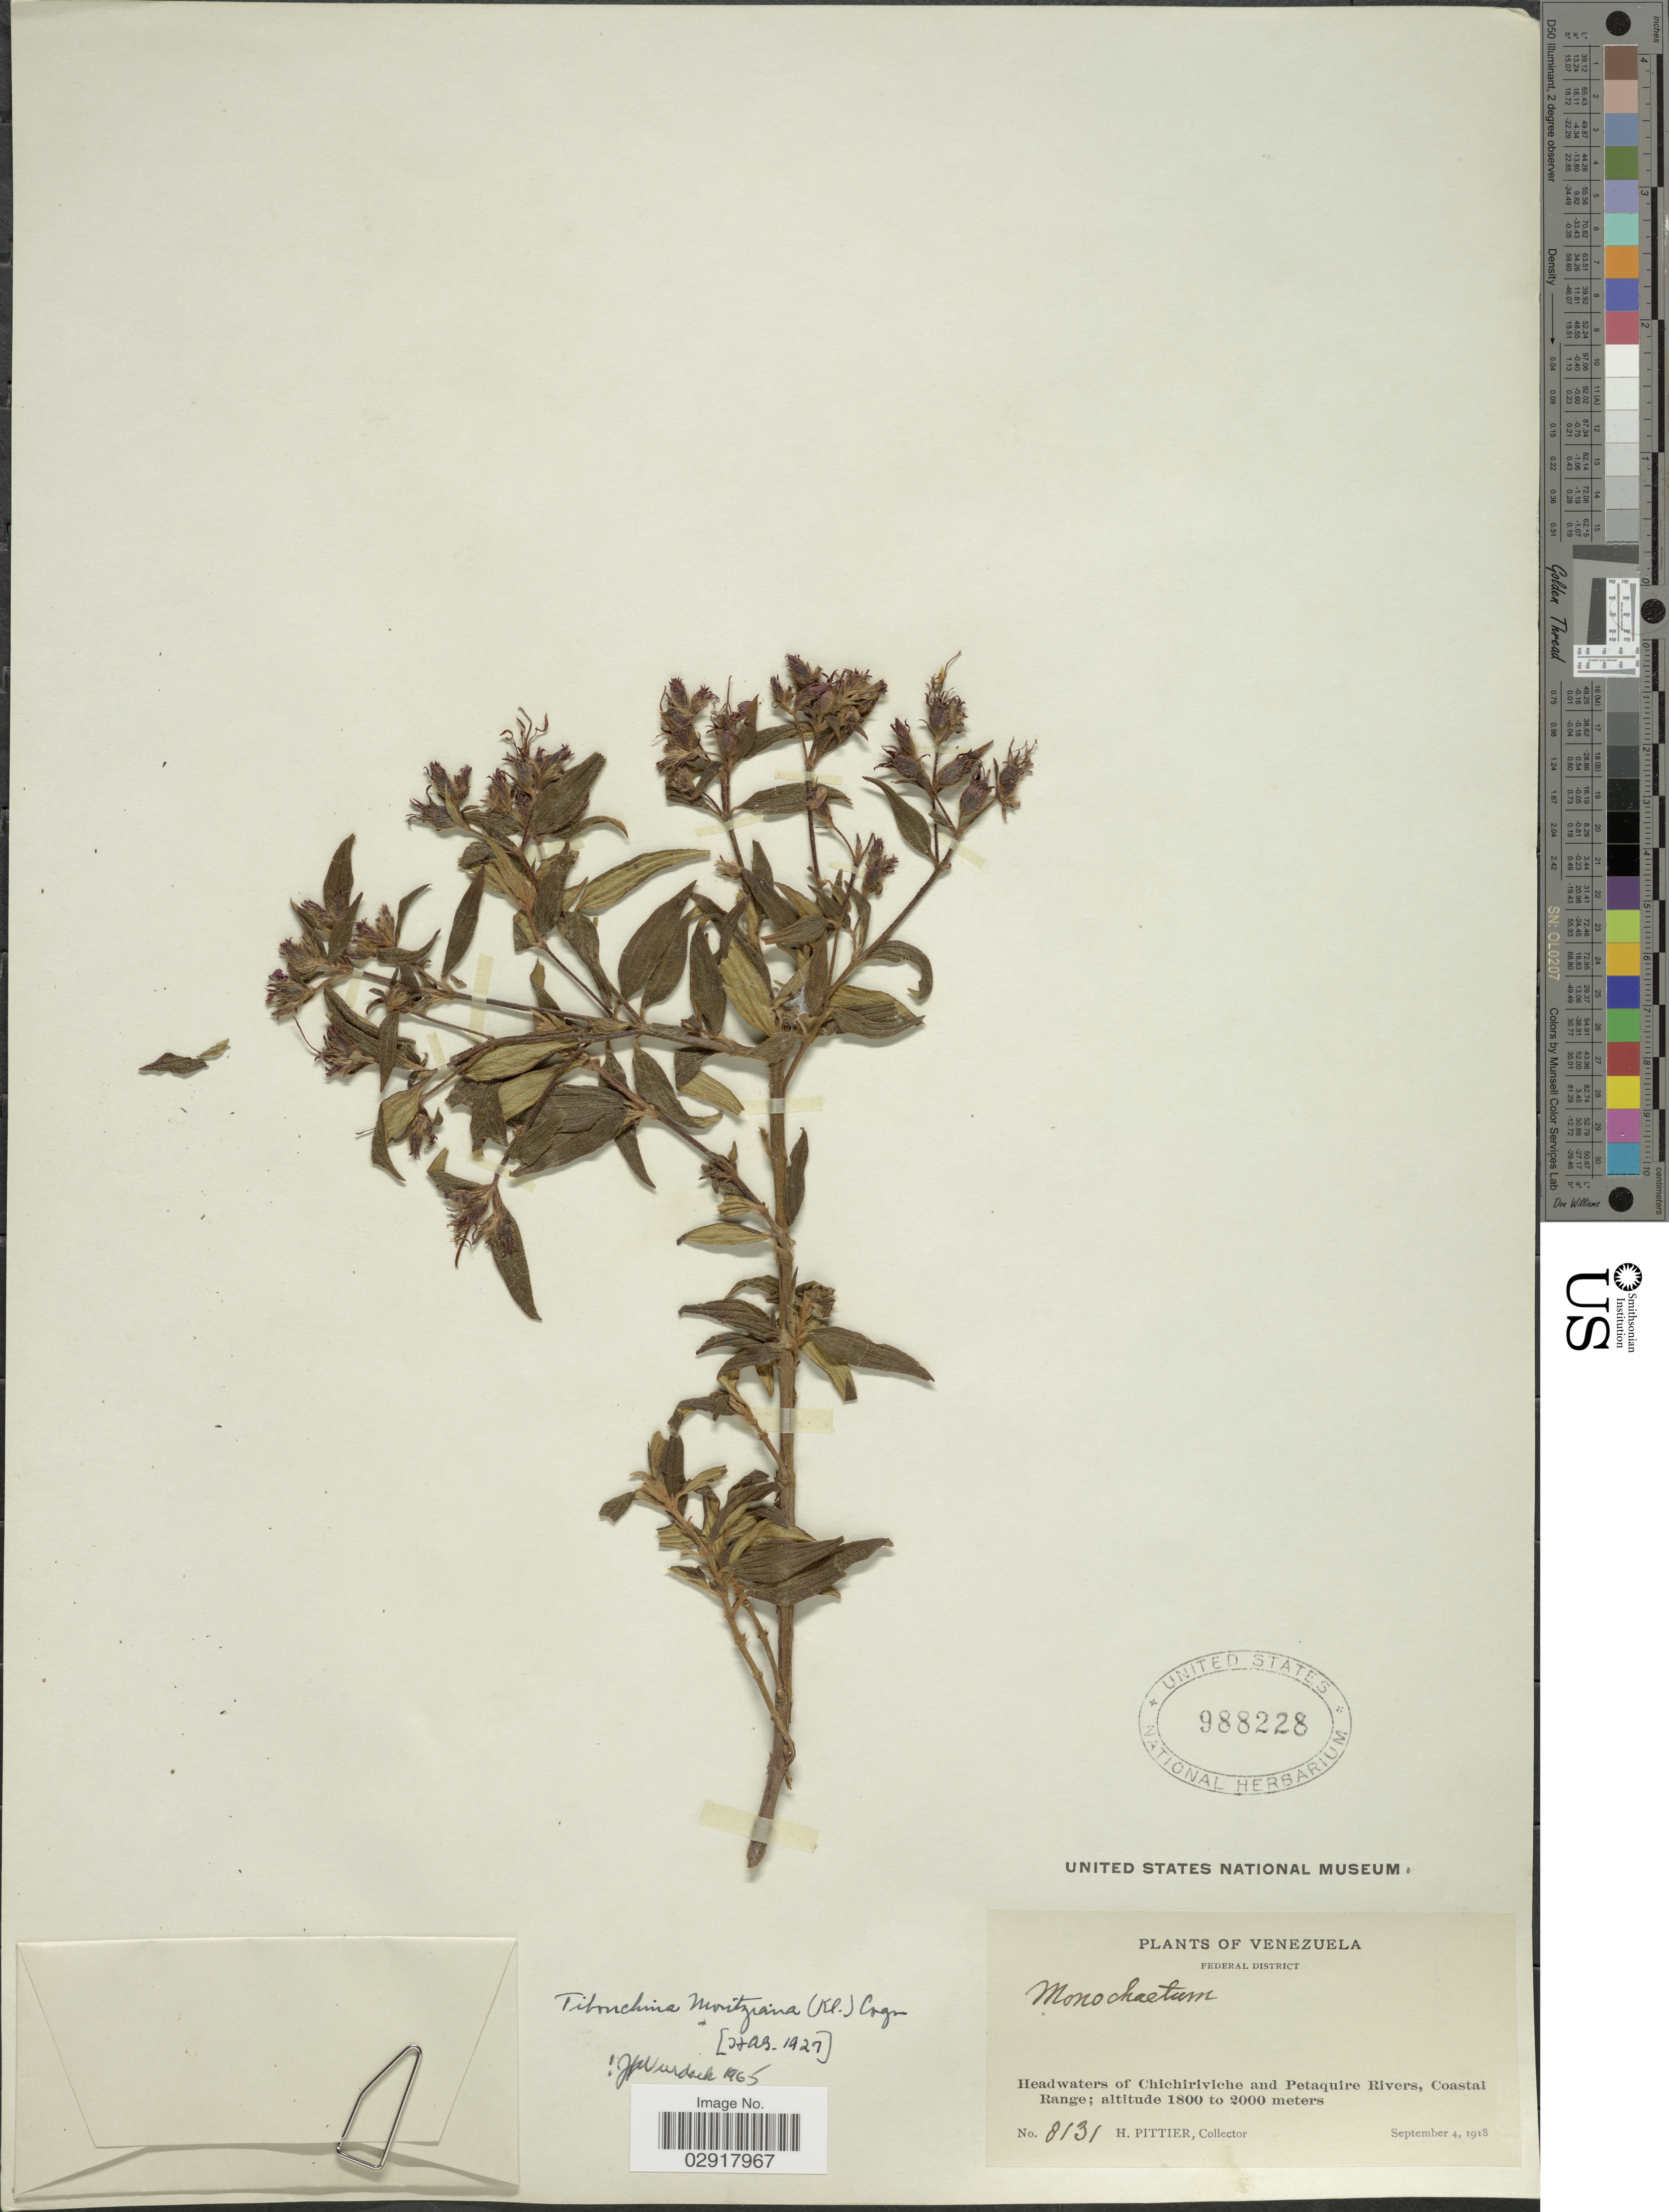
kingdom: Plantae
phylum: Tracheophyta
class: Magnoliopsida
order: Myrtales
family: Melastomataceae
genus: Chaetogastra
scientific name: Chaetogastra geitneriana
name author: Schltdl.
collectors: H. F. Pittier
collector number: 8131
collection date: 1918-09-04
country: Venezuela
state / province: Distrito Federal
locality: Federal District. Headwaters of Chichirivische and Petaquire Rivers, Coastal Range.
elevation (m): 1800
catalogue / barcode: US 988228